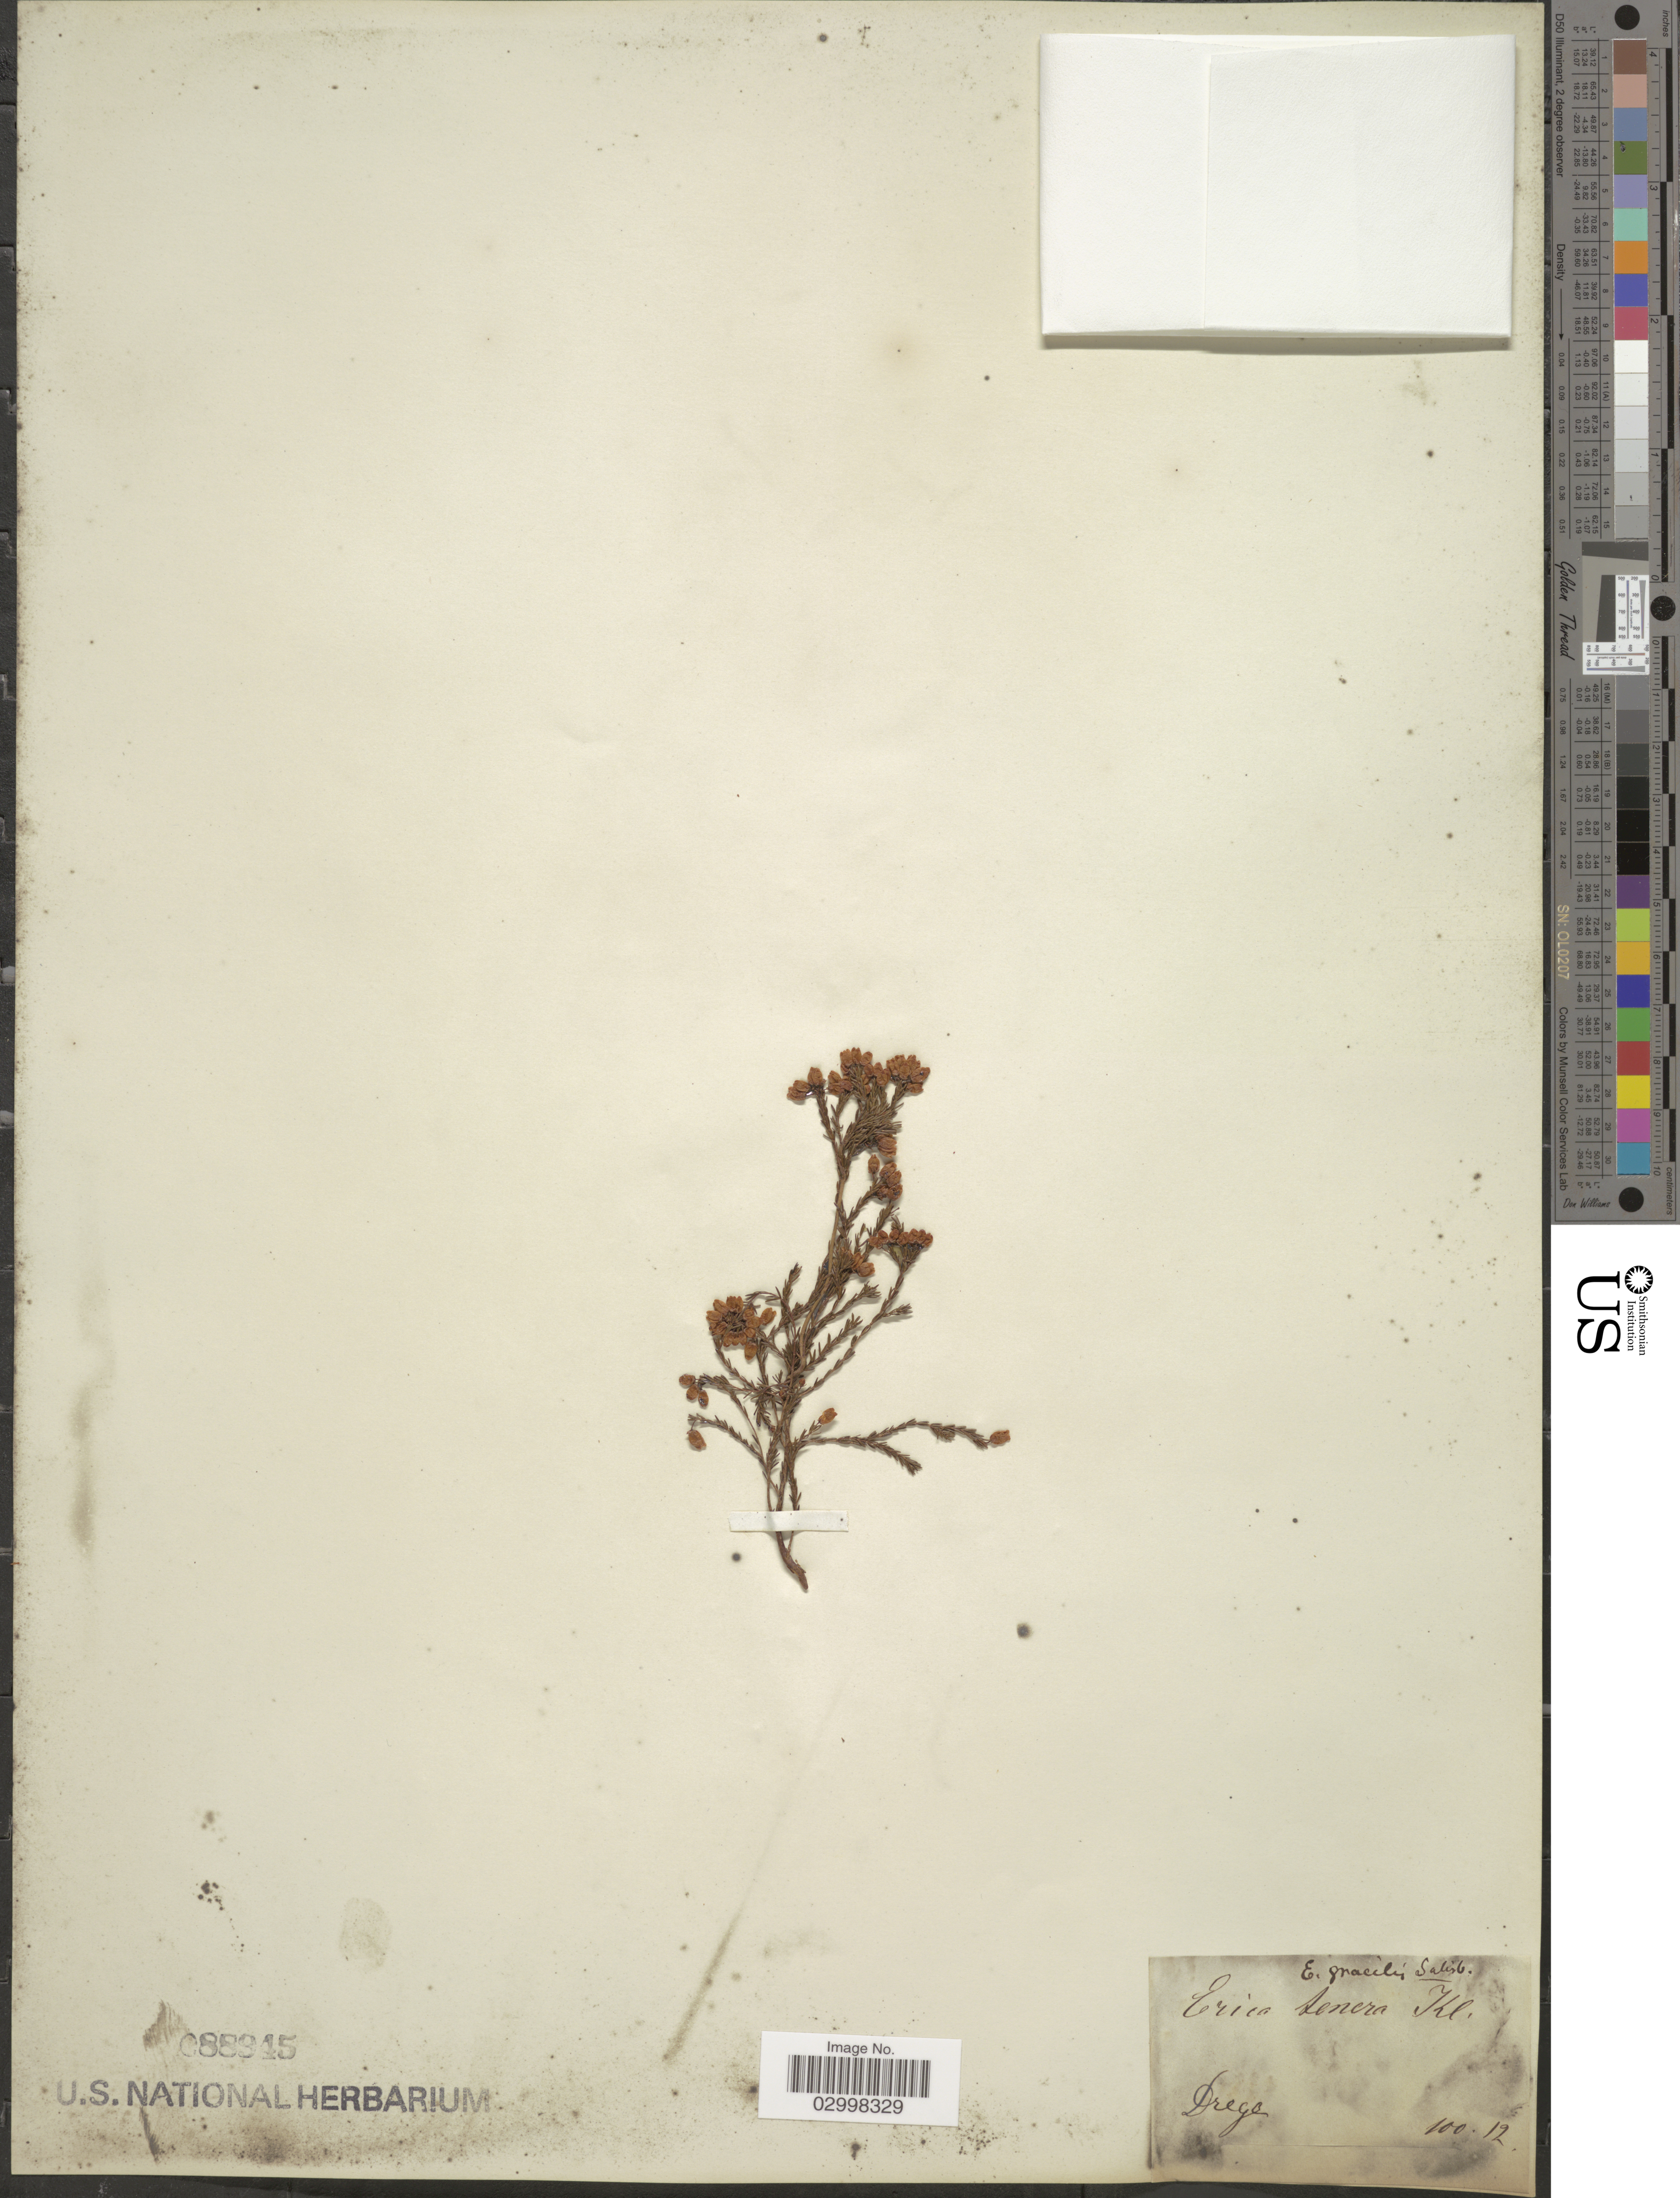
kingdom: Plantae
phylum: Tracheophyta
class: Magnoliopsida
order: Ericales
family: Ericaceae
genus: Erica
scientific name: Erica gracilis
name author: J.C. Wendl.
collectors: Drege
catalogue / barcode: US 88945